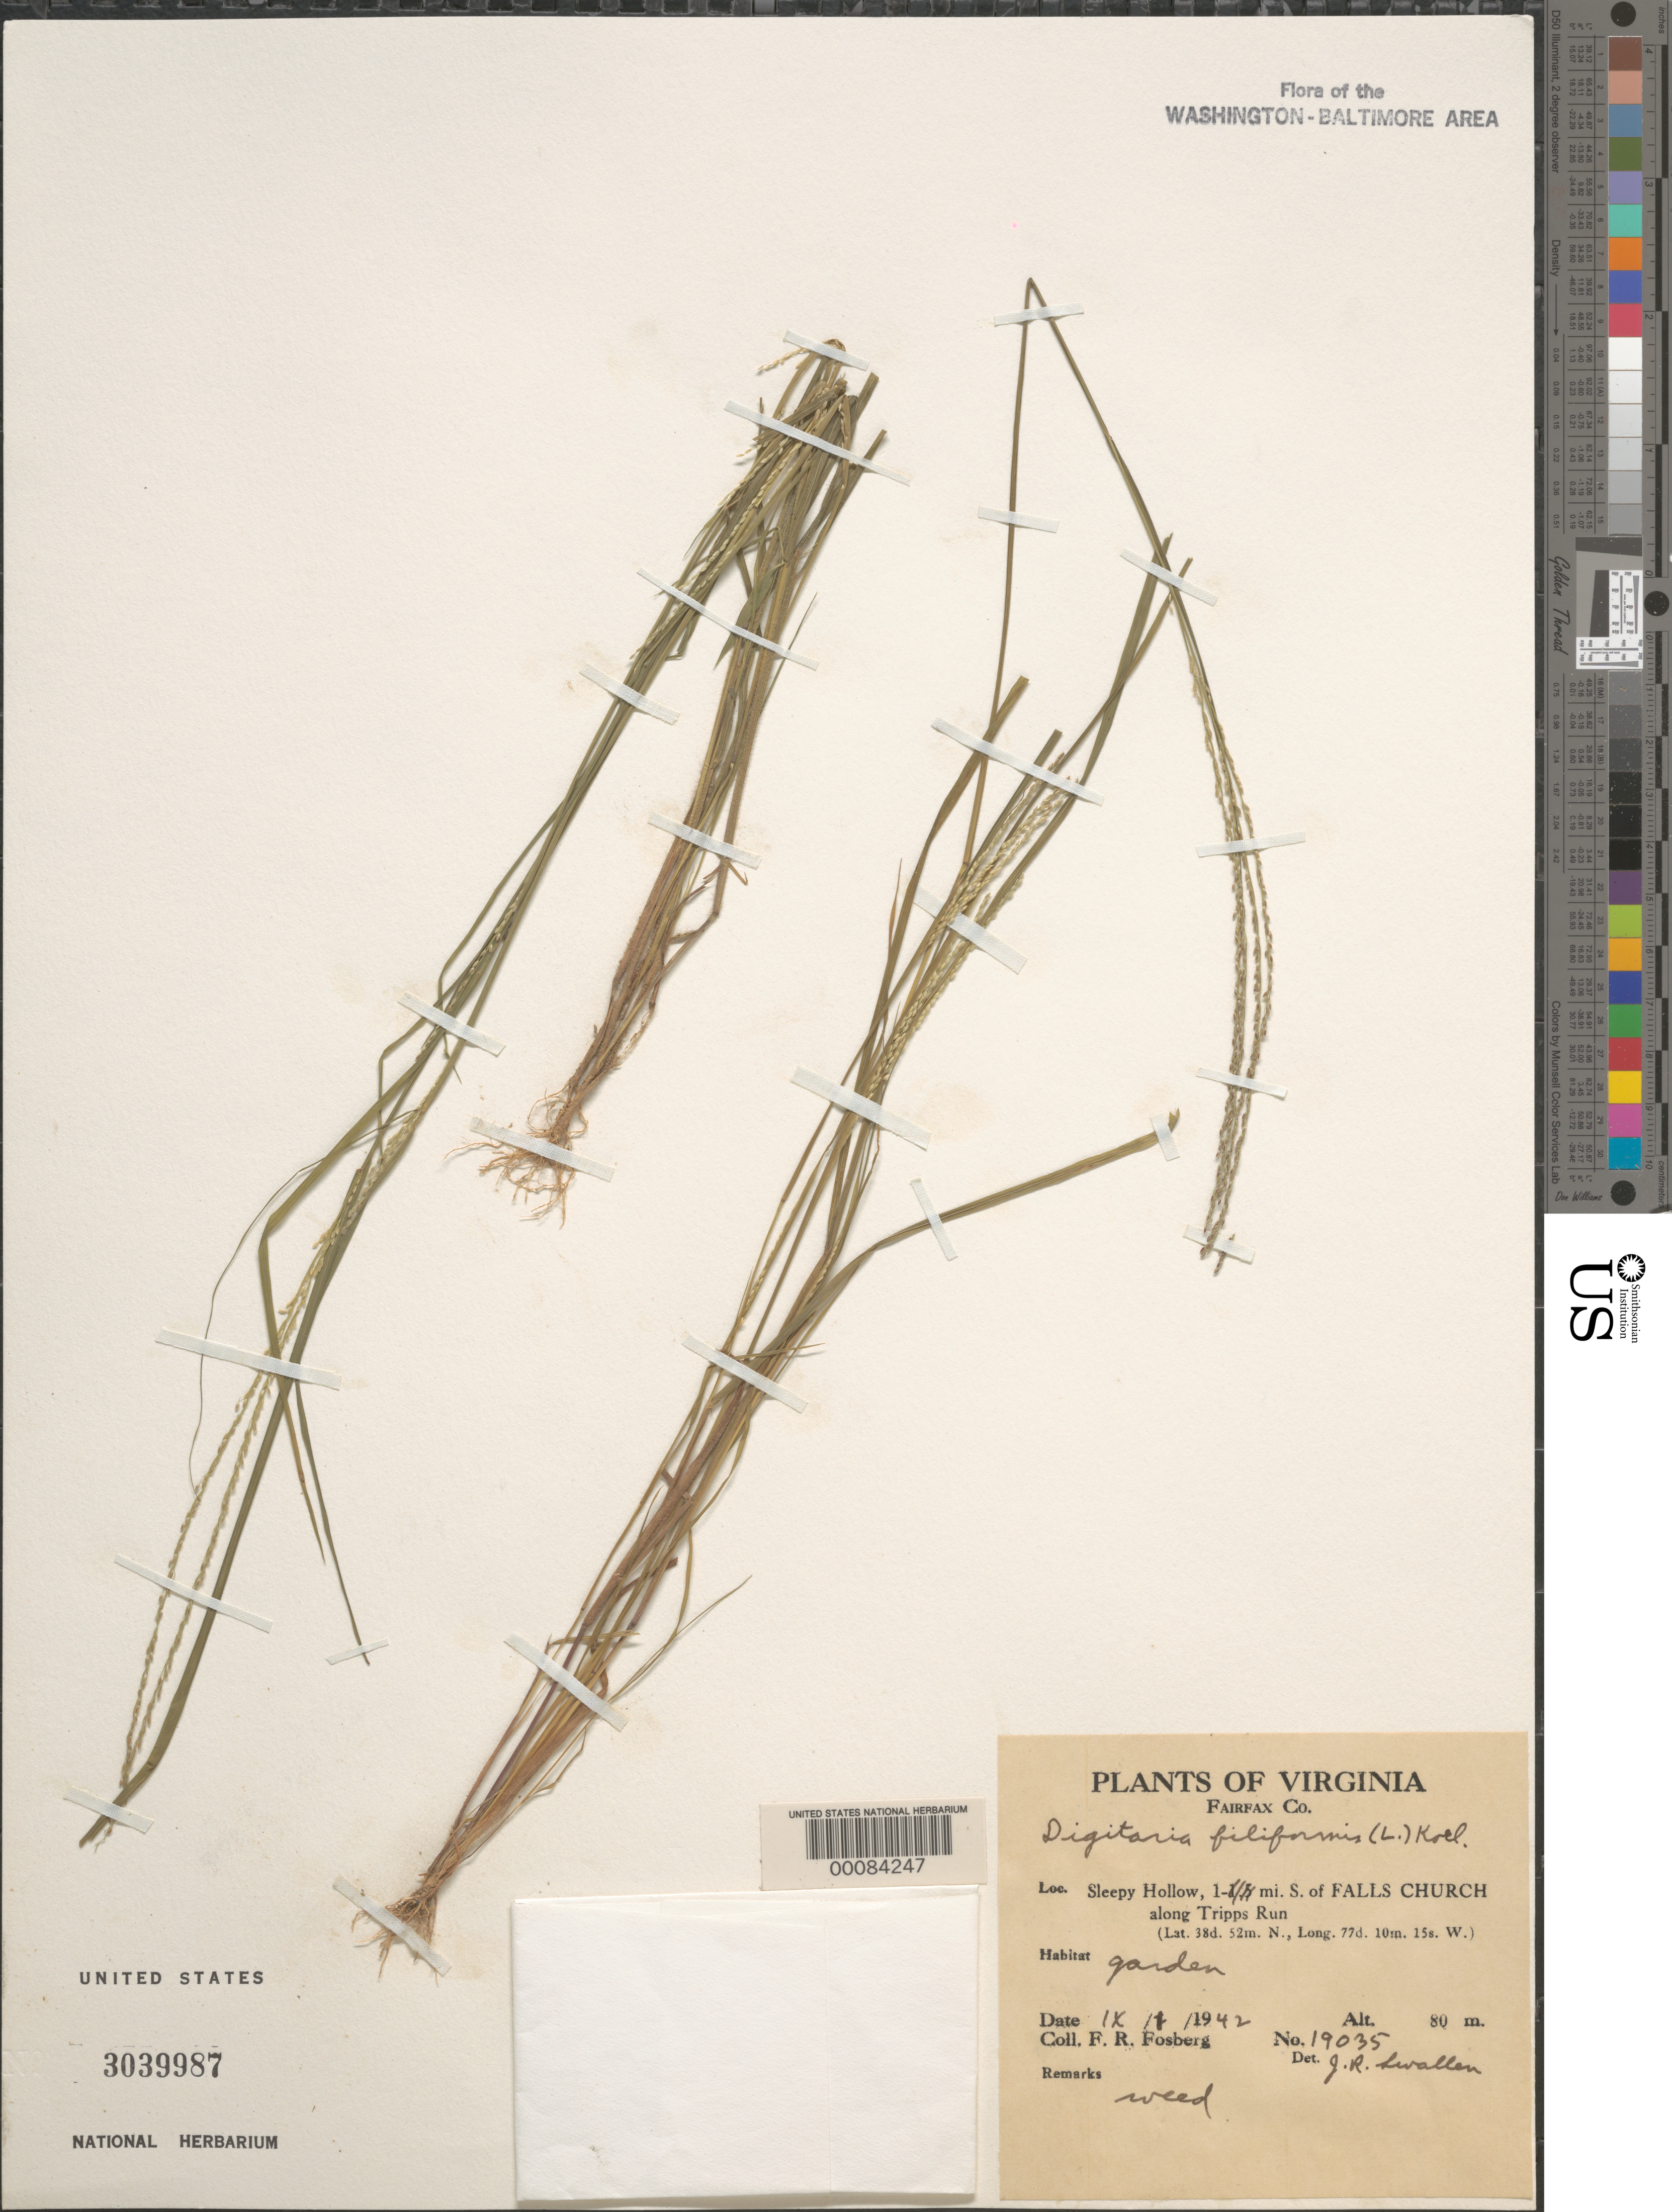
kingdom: Plantae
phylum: Tracheophyta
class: Liliopsida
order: Poales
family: Poaceae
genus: Digitaria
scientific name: Digitaria filiformis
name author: (L.) Koeler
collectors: F. R. Fosberg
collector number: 19035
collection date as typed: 01 Jan 1942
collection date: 1942-01-01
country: United States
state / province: Virginia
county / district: Fairfax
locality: Sleepy Hollow, 1 Mile S of Falls Church, along Tripps Run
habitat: Garden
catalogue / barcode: US 3039987